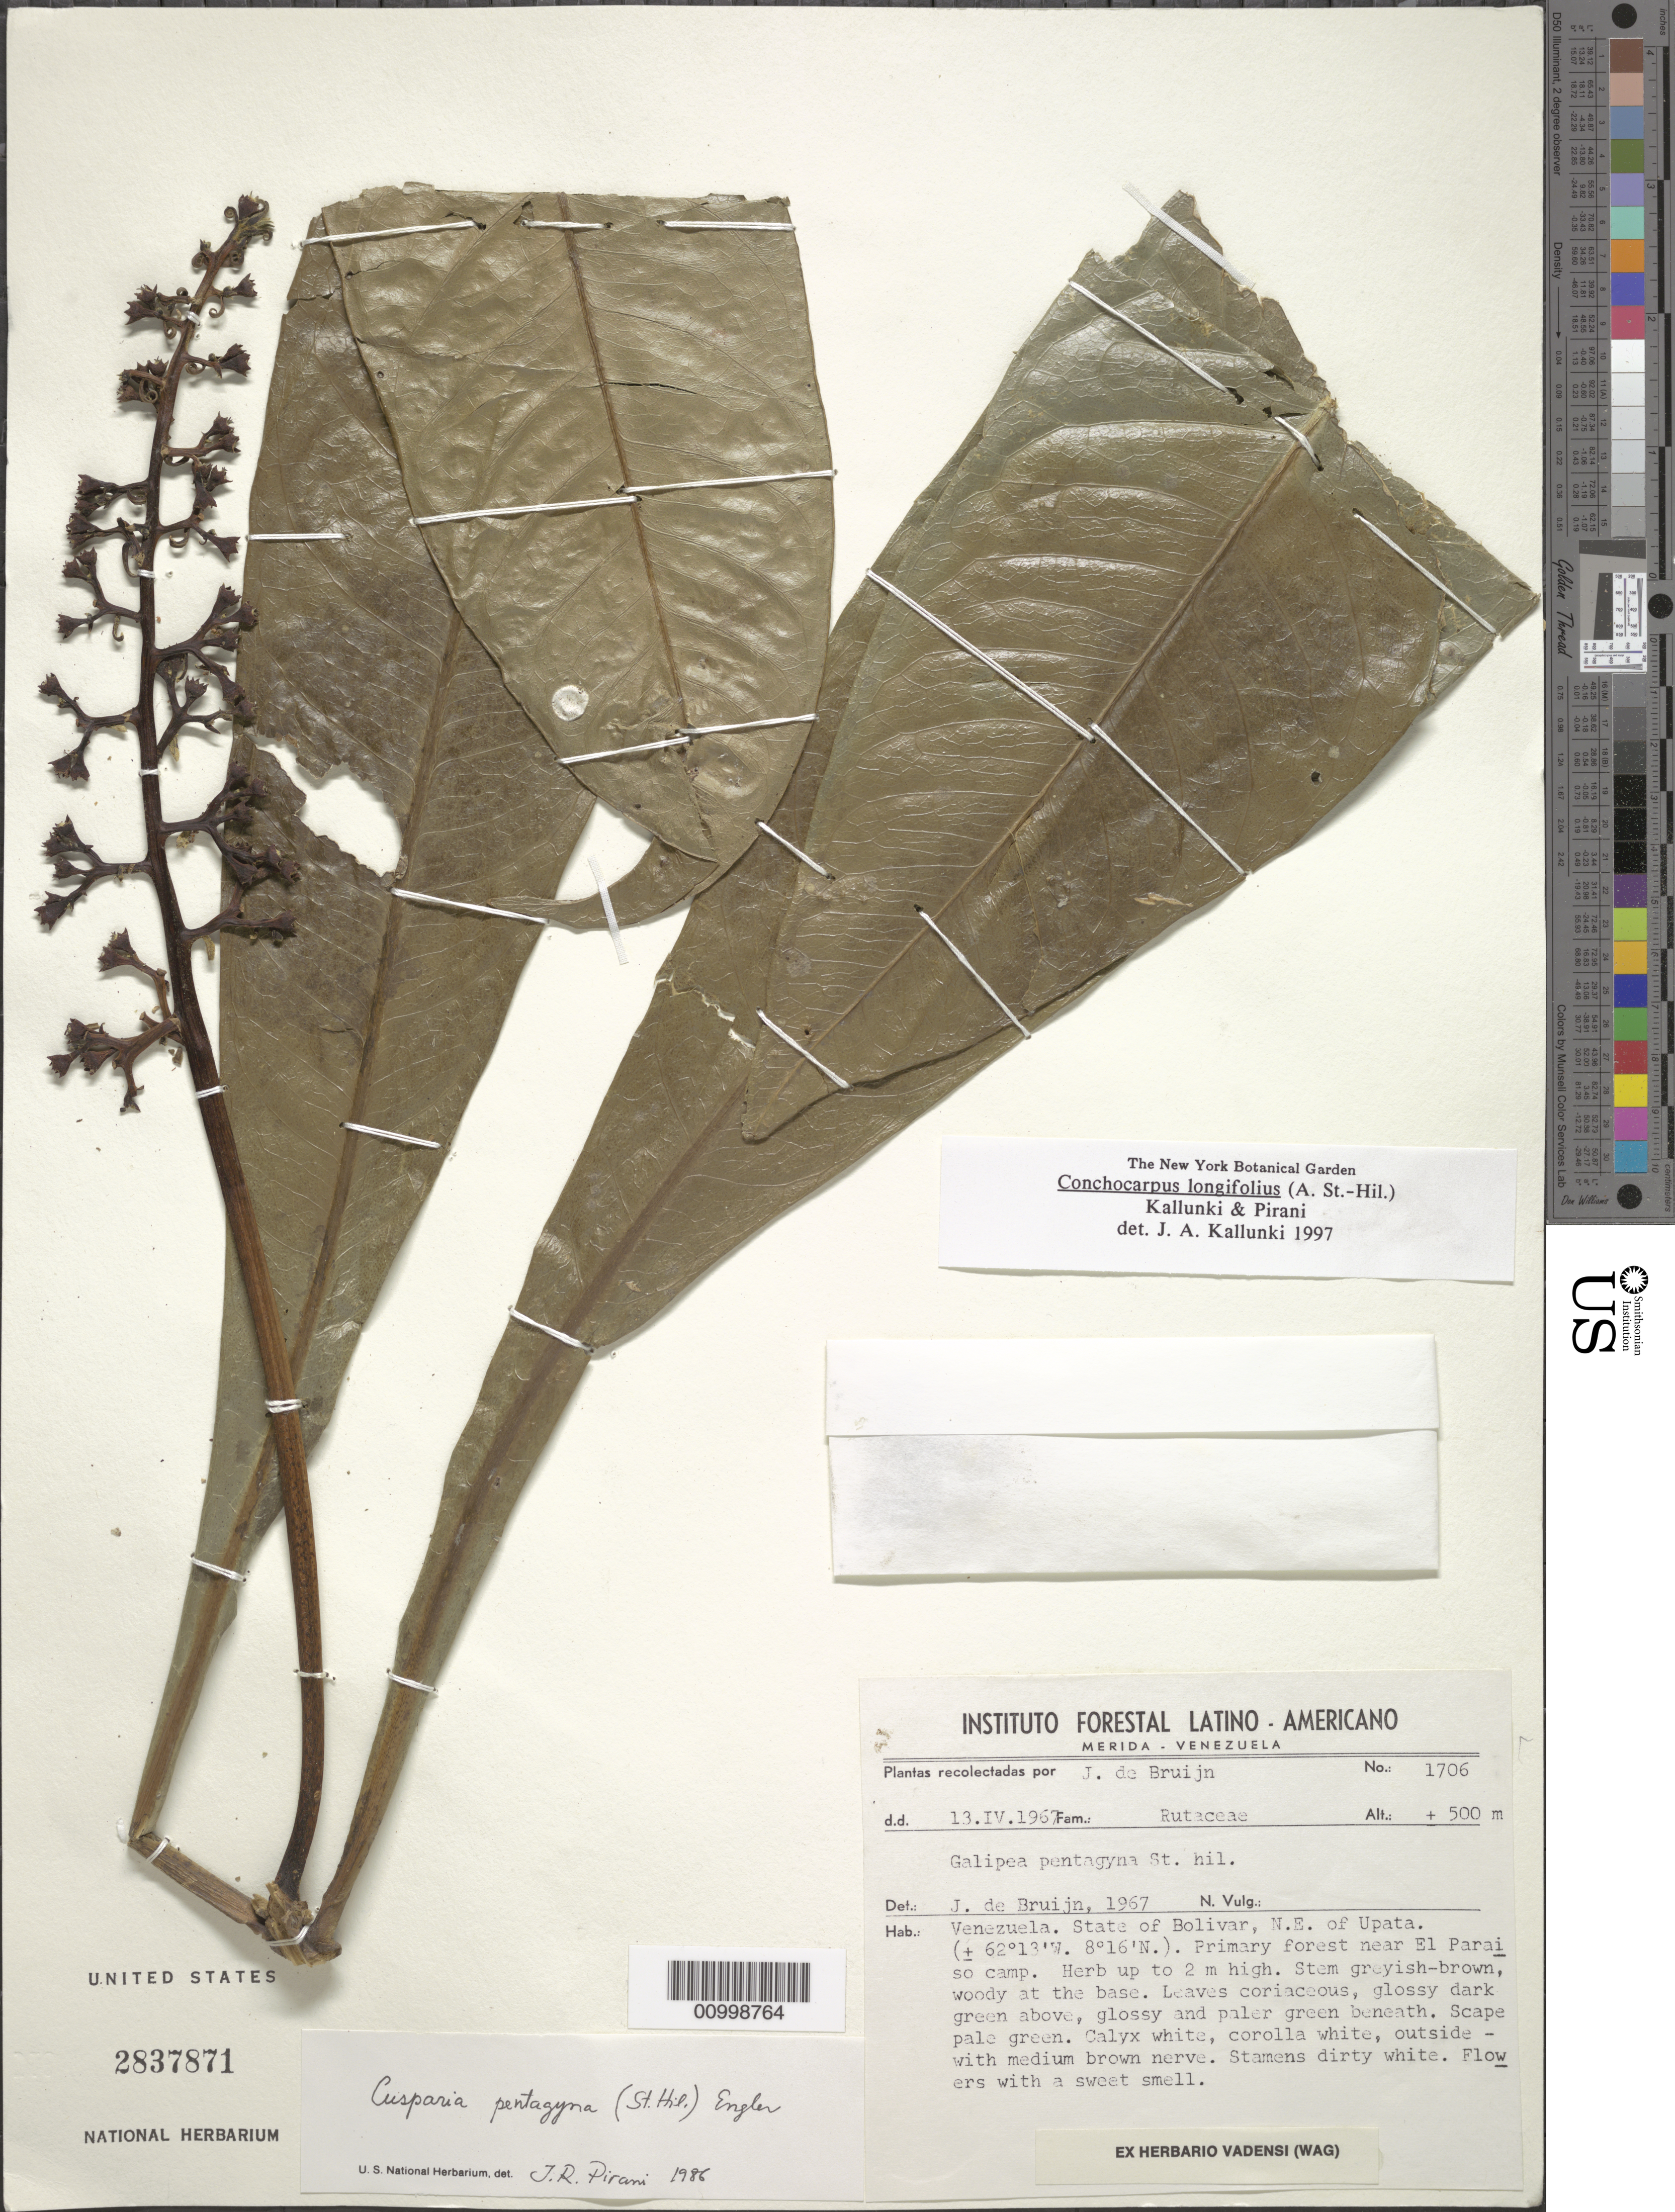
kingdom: Plantae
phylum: Tracheophyta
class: Magnoliopsida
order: Sapindales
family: Rutaceae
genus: Conchocarpus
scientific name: Conchocarpus longifolius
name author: (A. St.-Hil.) Kallunki & Pirani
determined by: Kallunki, Jacquelyn A.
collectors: J. Bruijn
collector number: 1706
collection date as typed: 13-Apr-67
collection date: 1967-04-13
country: Venezuela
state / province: Bolívar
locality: Upata, NE of, near El Paraiso camp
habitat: Primary forest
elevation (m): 500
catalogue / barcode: US 2837871